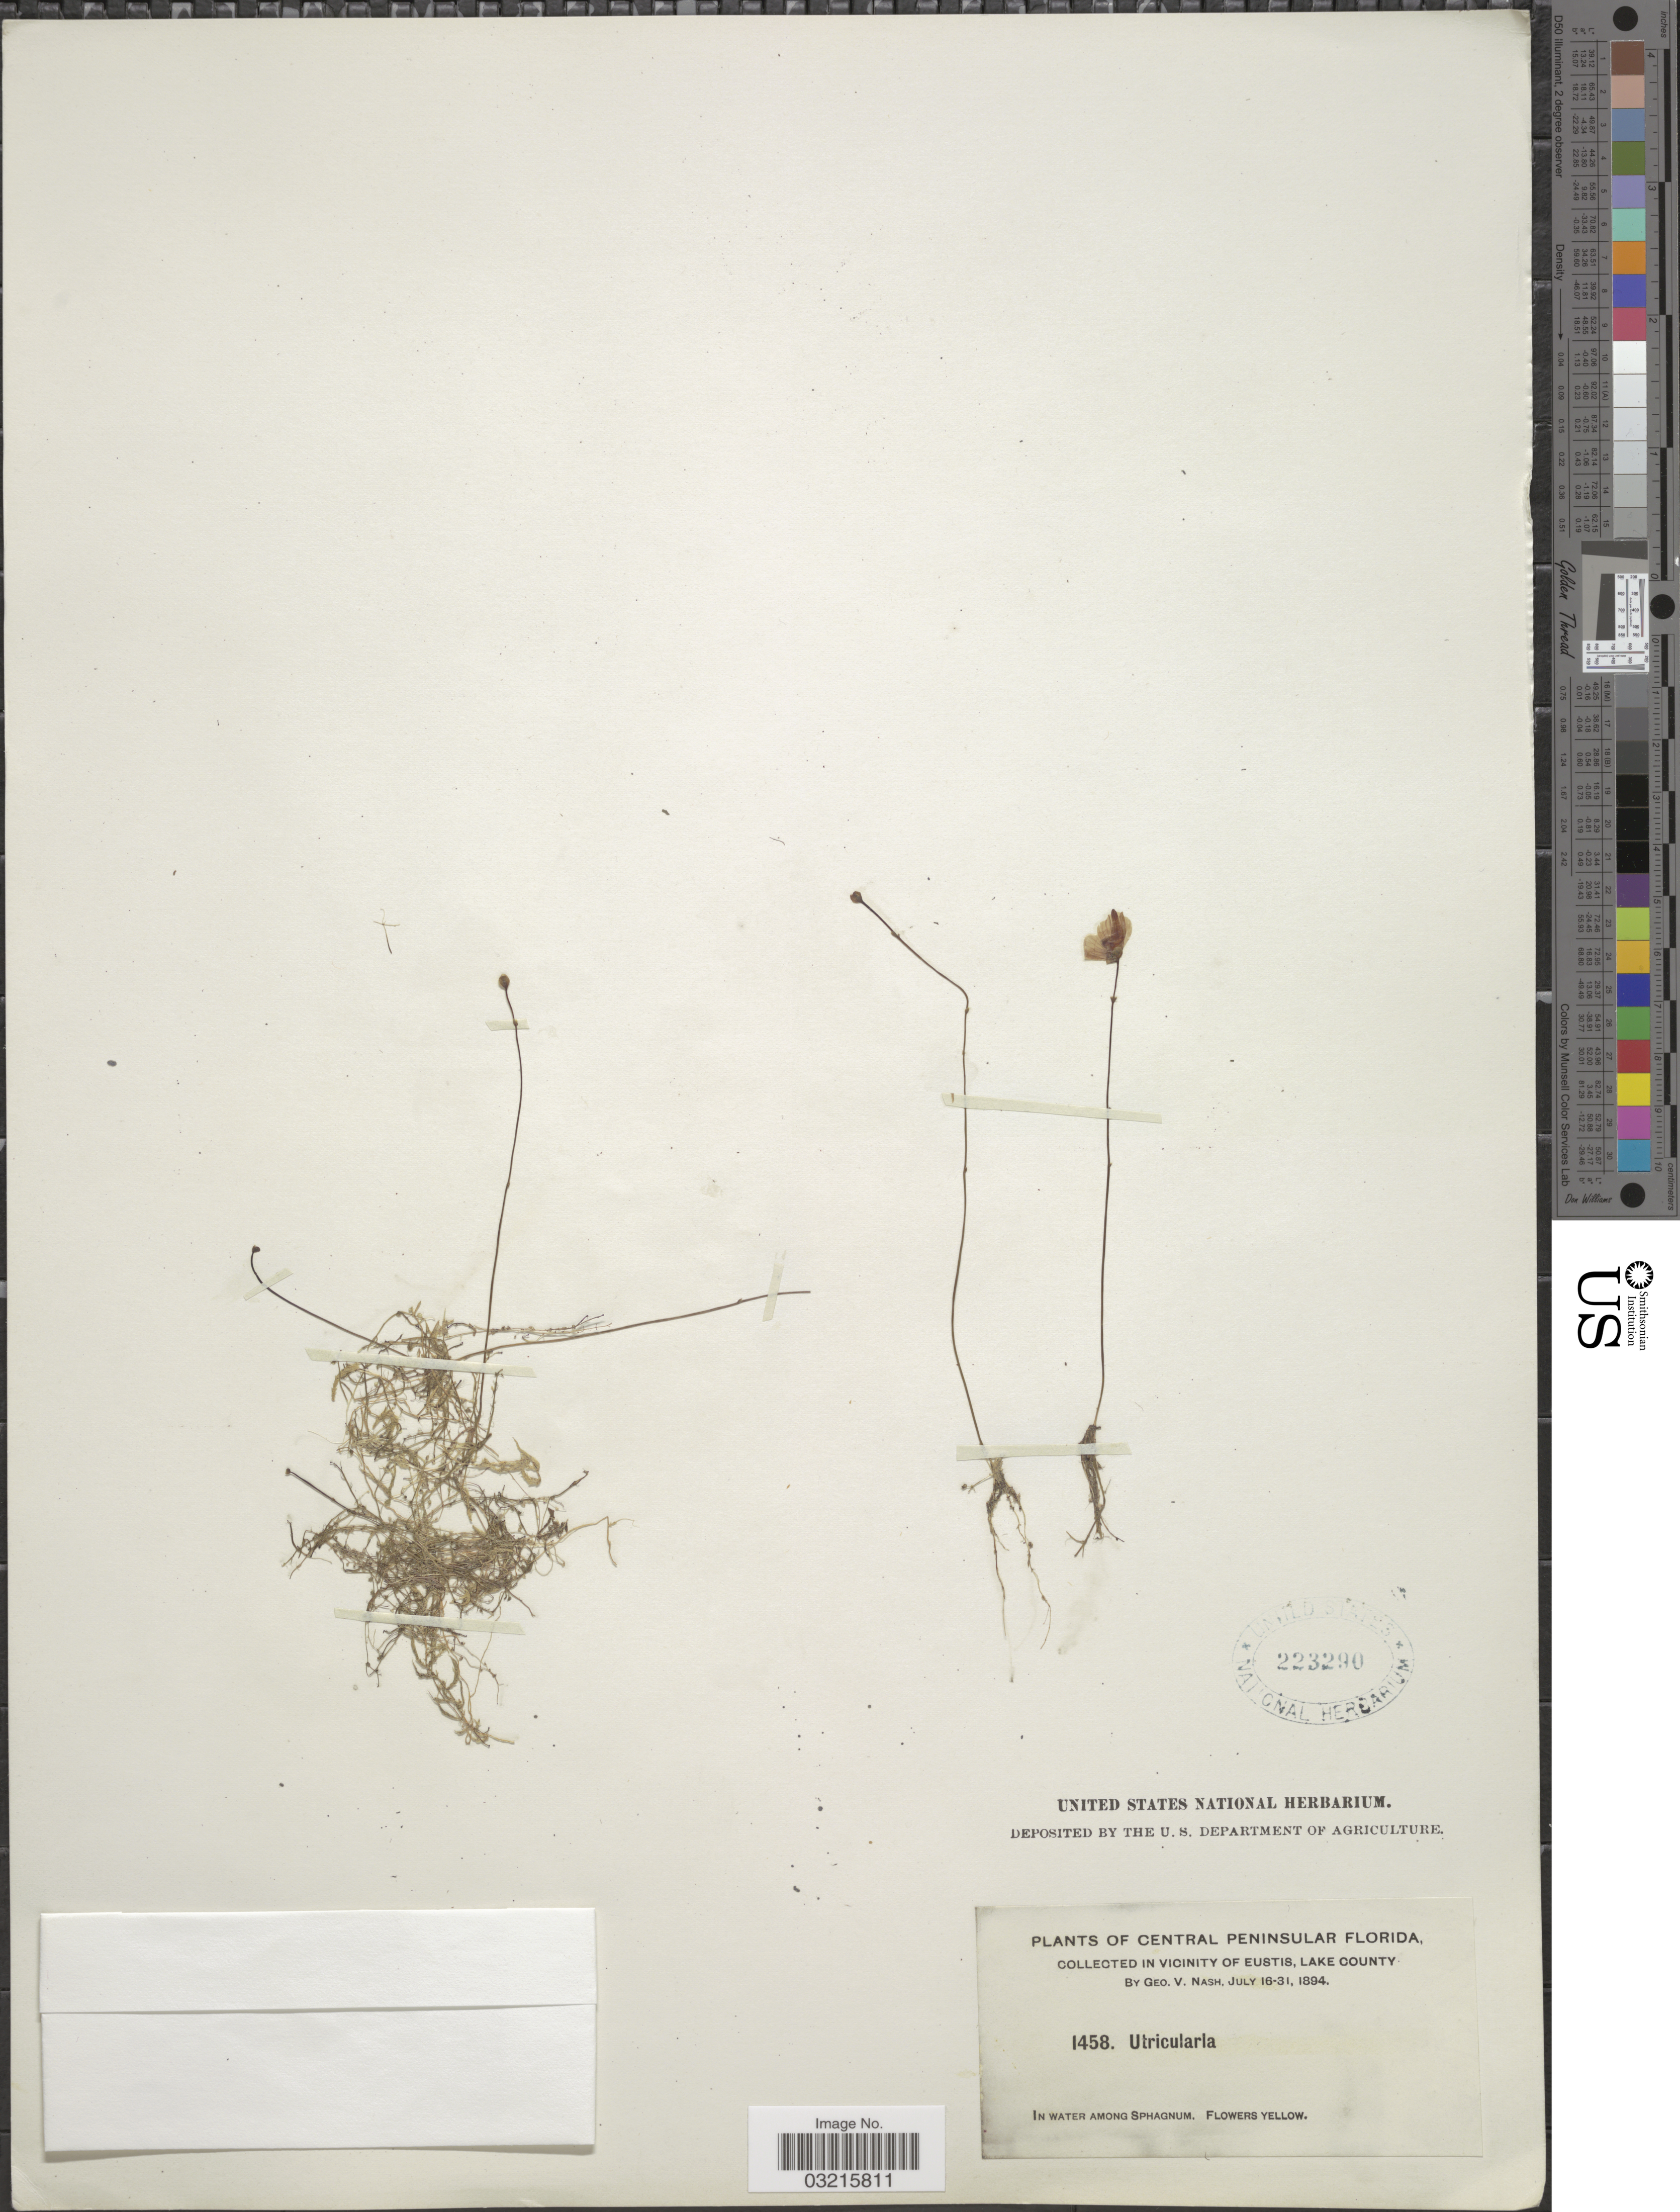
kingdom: Plantae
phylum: Tracheophyta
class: Magnoliopsida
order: Lamiales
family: Lentibulariaceae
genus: Utricularia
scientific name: Utricularia gibba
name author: L.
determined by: Strong, Mark T., (BOT), Smithsonian Institution - National Museum of Natural History (UNITED STATES)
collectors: G. V. Nash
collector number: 1458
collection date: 1894-07-16/1894-07-31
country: United States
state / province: Florida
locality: Central Peninsular Florida, in Vicinity of Eustis, Lake County.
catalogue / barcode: US 223290